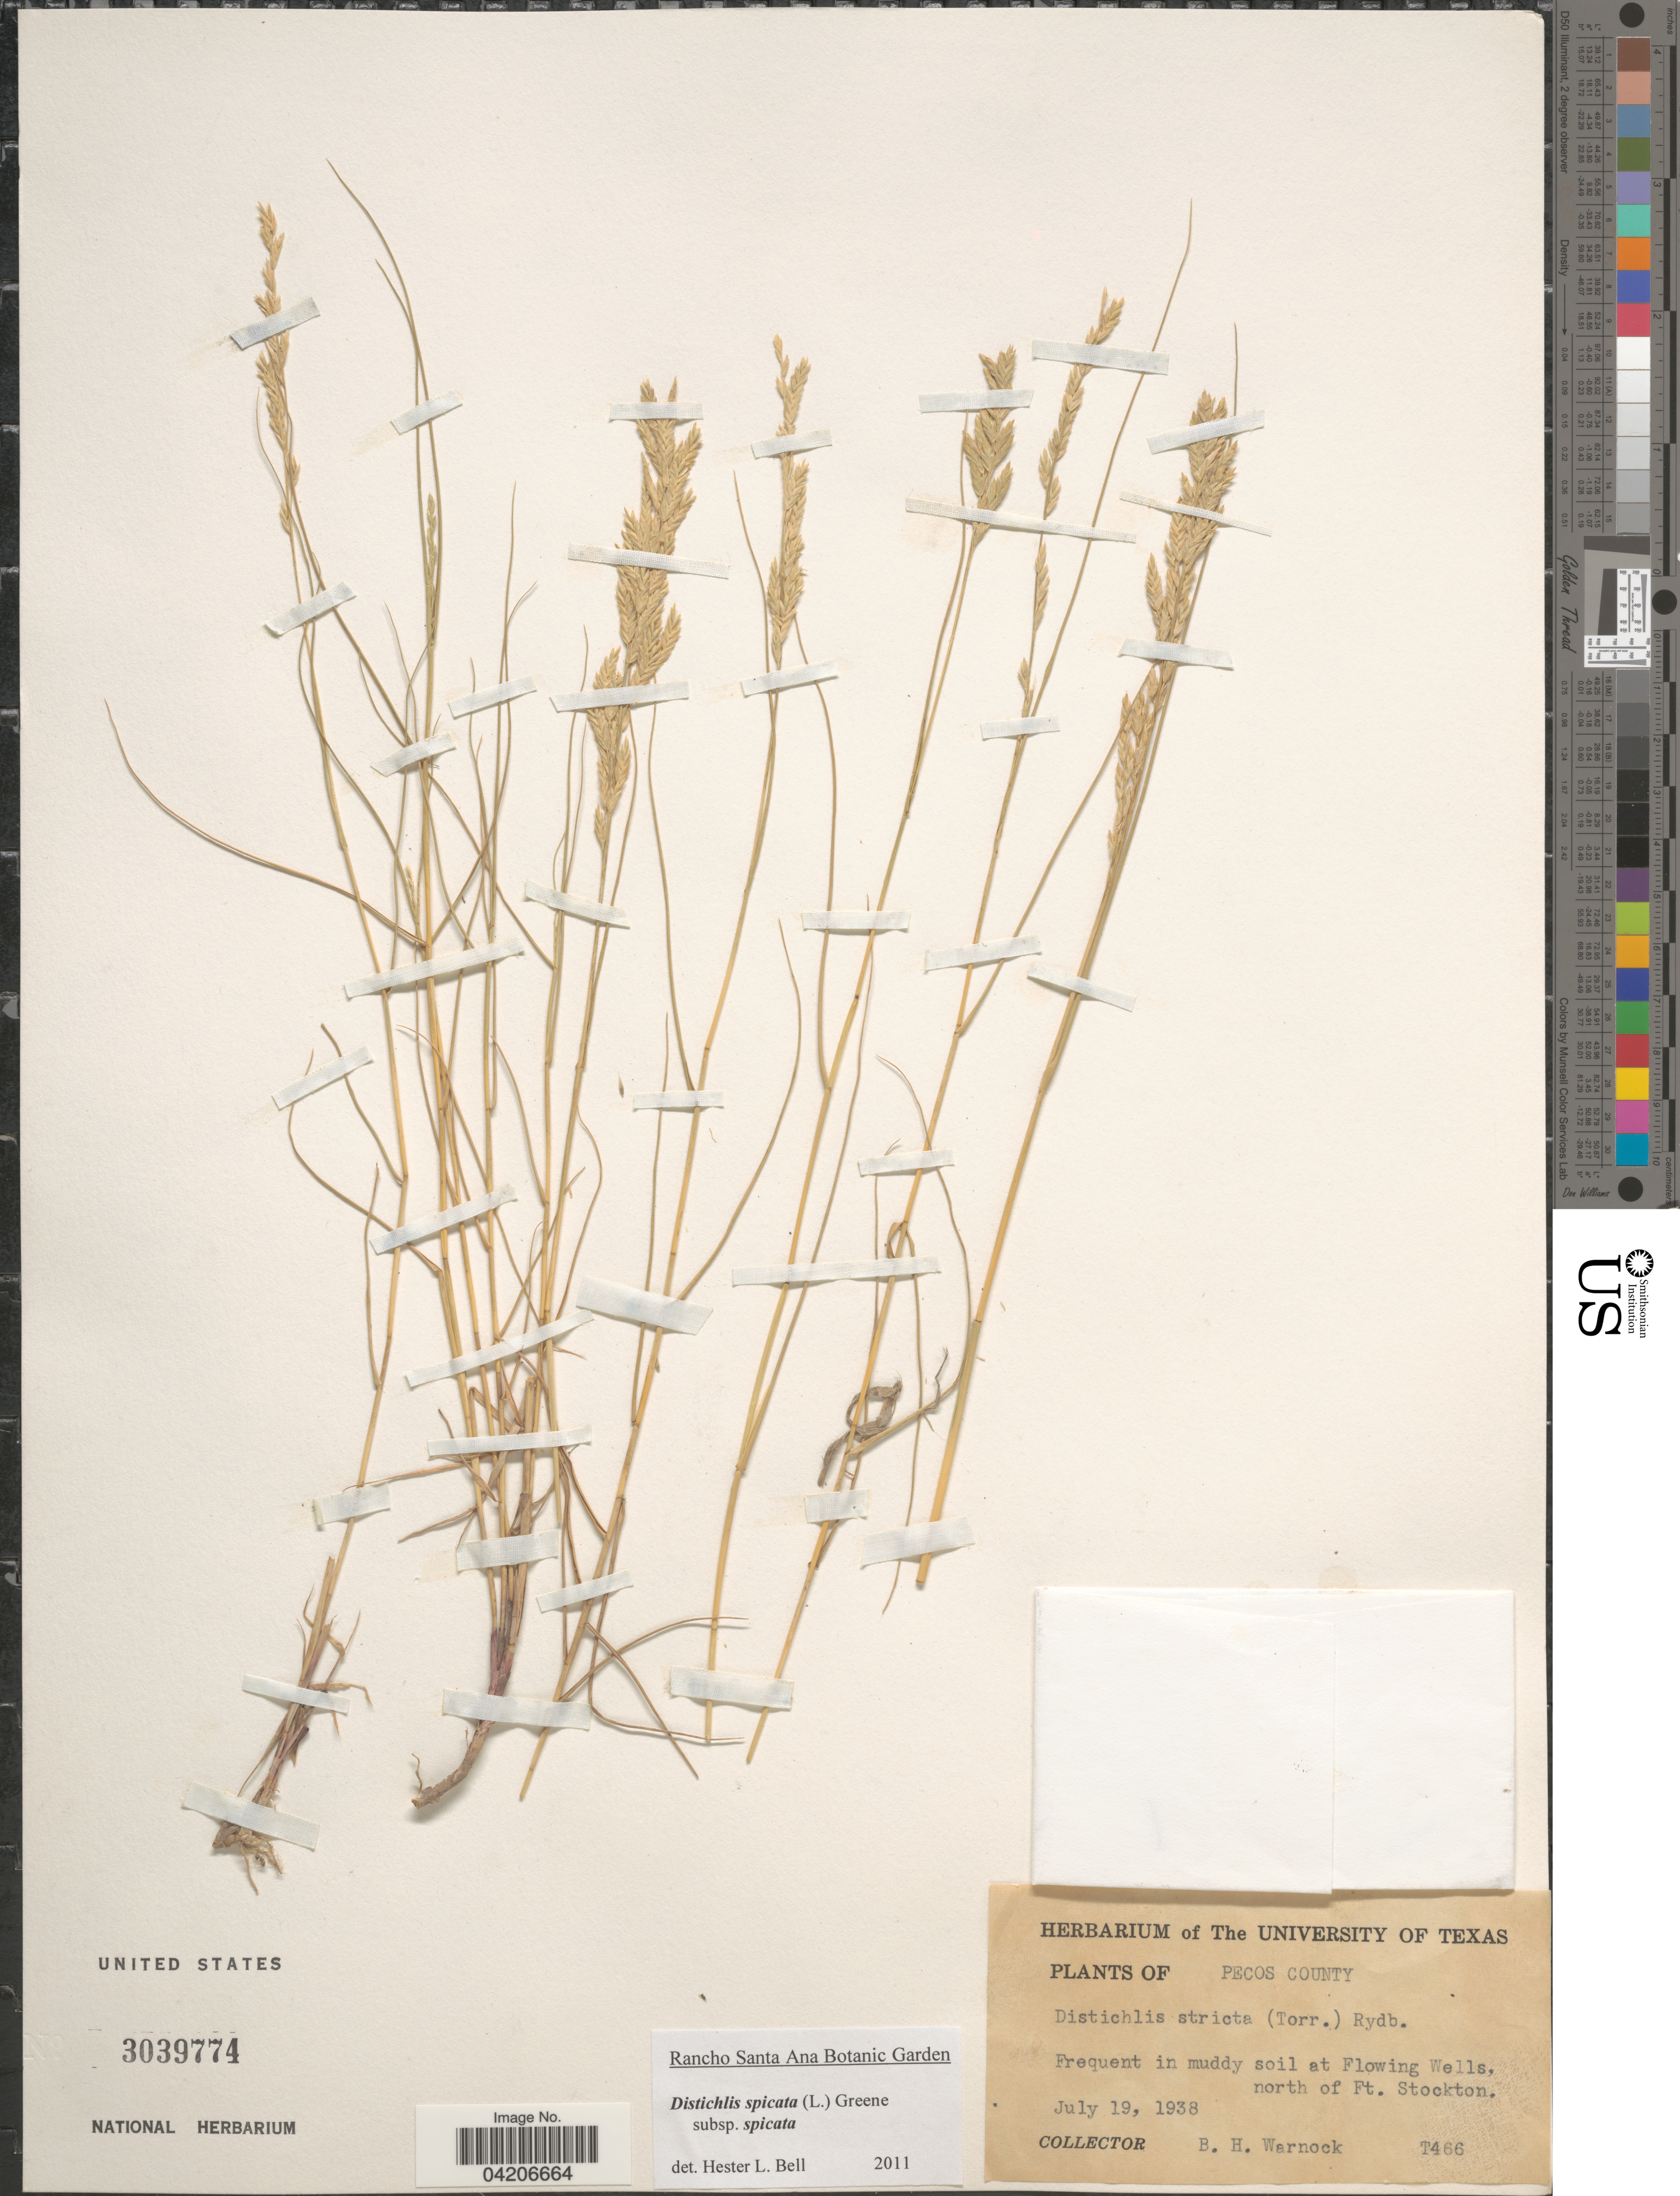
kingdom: Plantae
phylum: Tracheophyta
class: Liliopsida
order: Poales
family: Poaceae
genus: Distichlis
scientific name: Distichlis spicata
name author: (L.) Greene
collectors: B. H. Warnock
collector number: T466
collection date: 1938-07-19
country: United States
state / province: Texas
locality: Pecos County. At Flowing Wells, north of Ft. Stockton.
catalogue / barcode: US 3039774